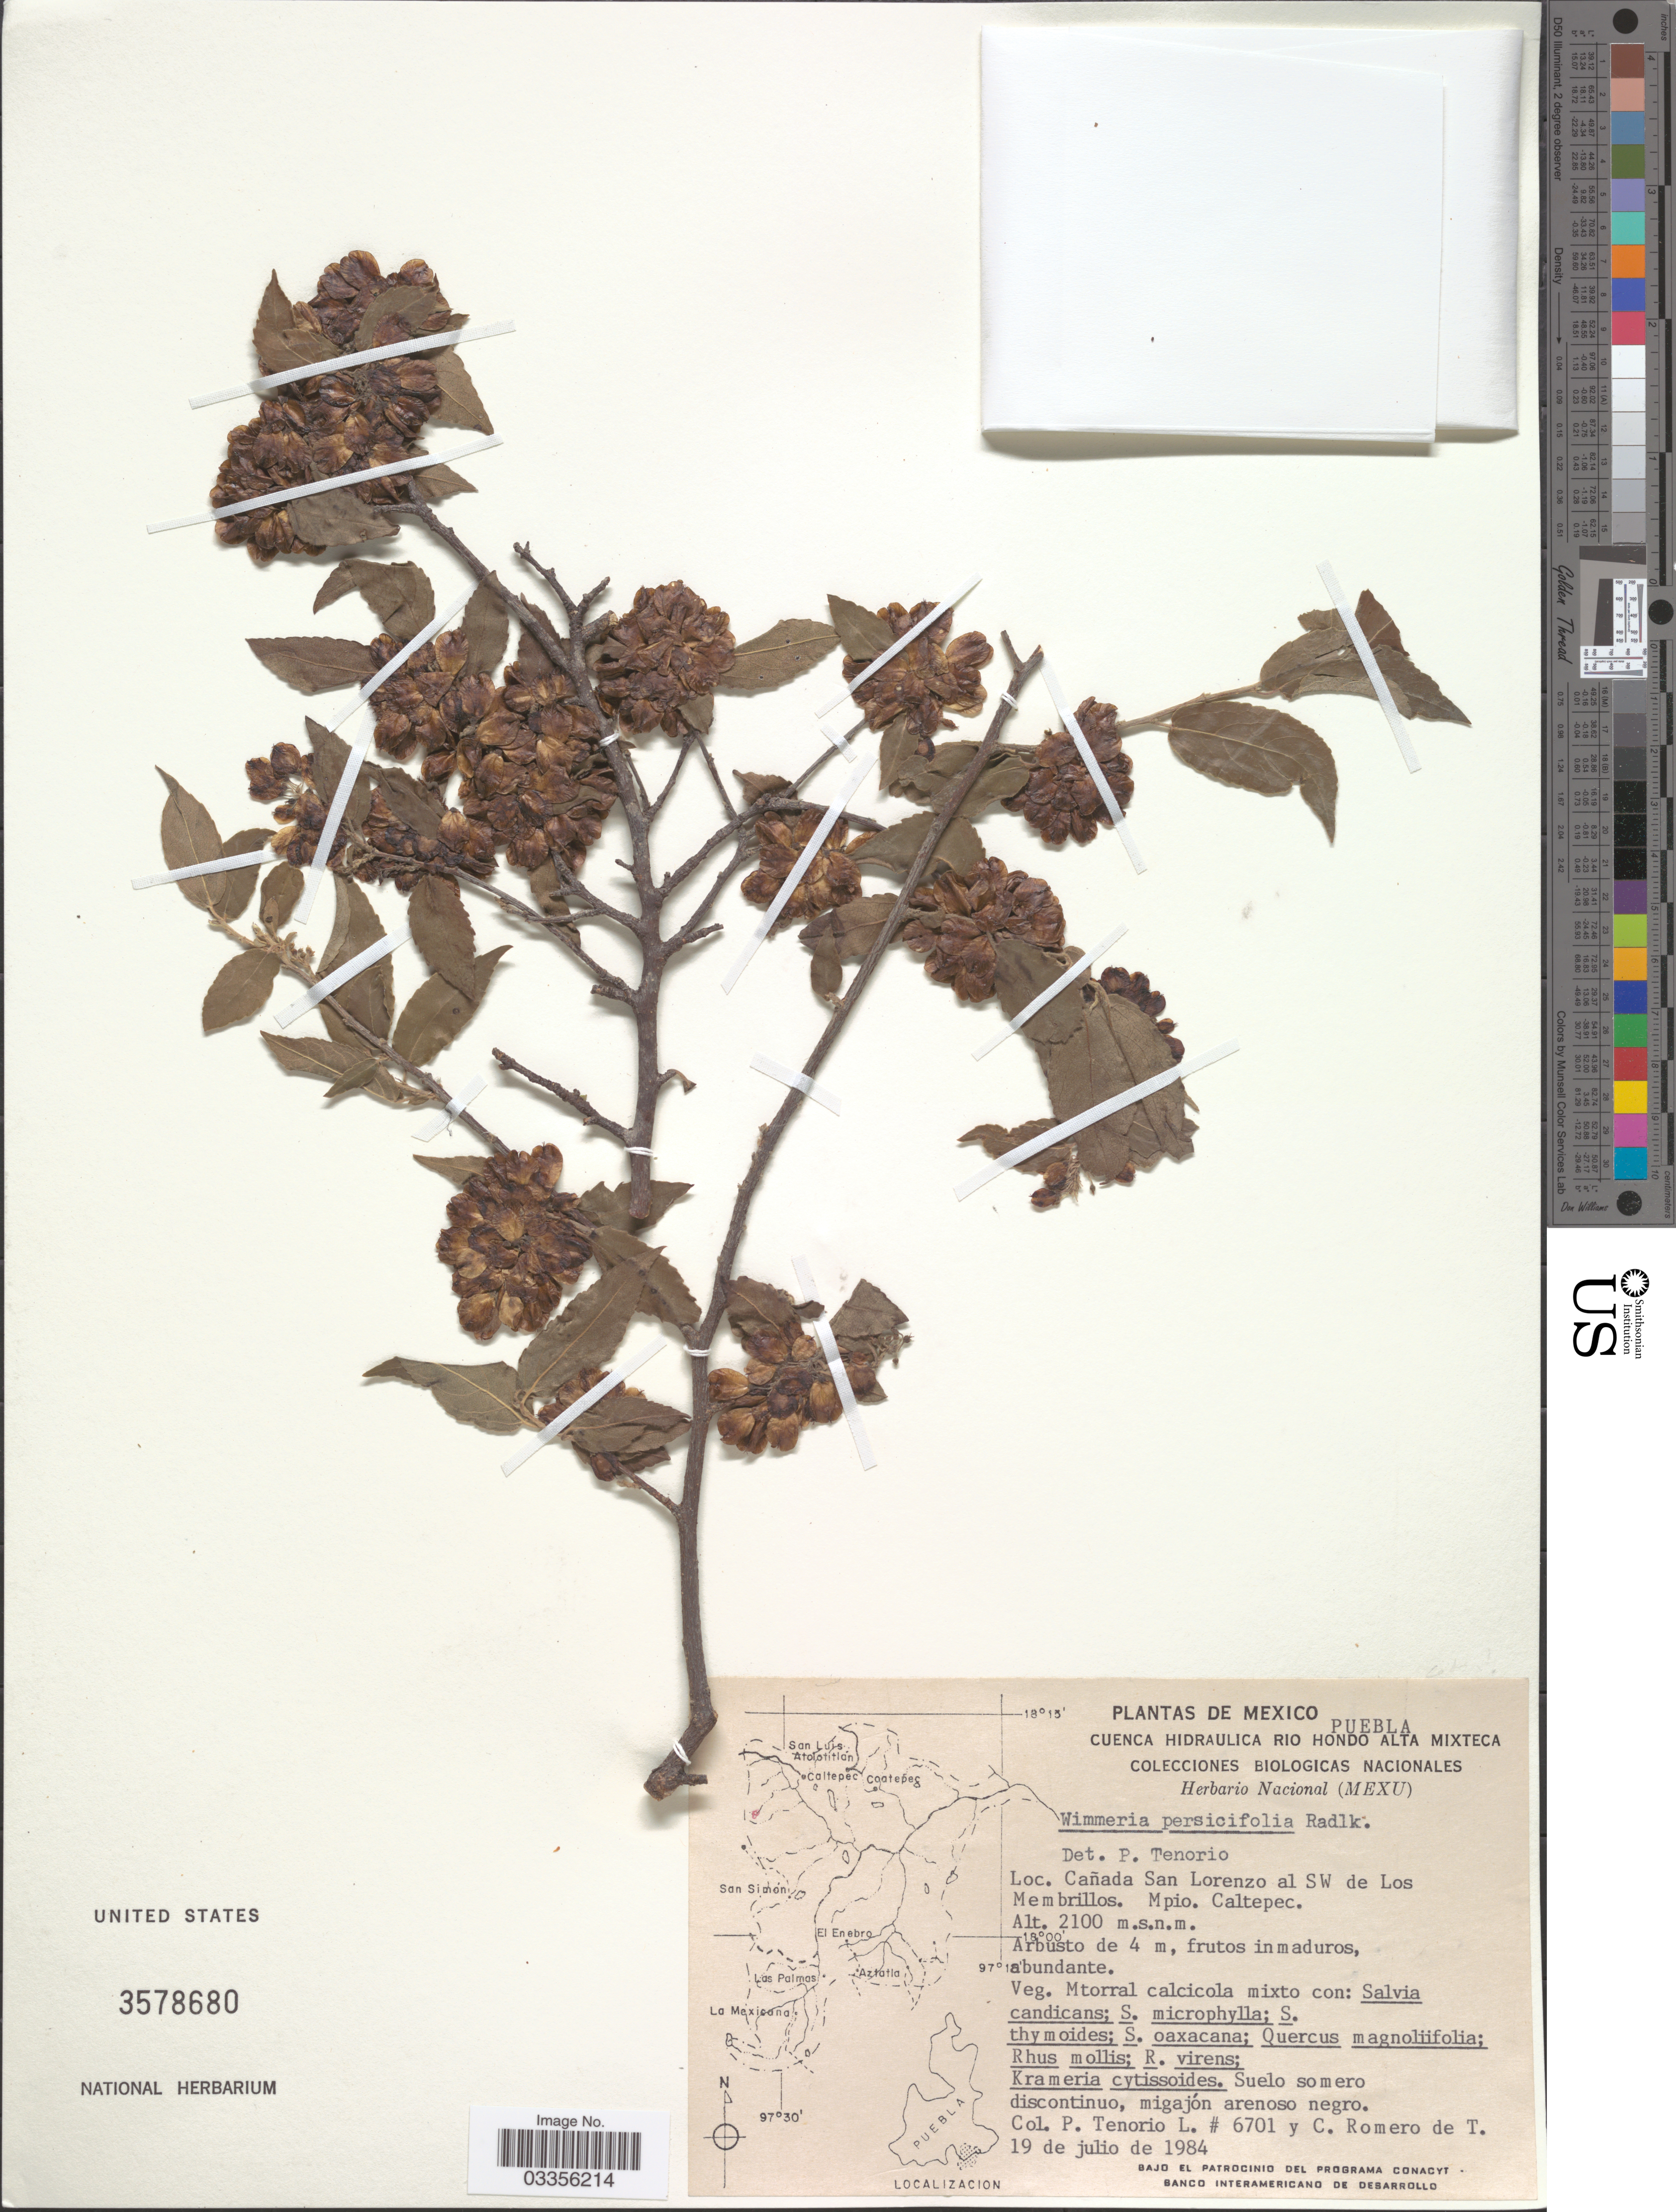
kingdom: Plantae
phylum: Tracheophyta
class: Magnoliopsida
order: Celastrales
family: Celastraceae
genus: Wimmeria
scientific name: Wimmeria persicifolia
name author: Radlk.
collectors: P. Tenorio L. & C. Romero de T.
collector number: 6701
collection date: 1984-07-19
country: Mexico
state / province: Puebla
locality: Cuenca hidraulica Rio Hondo Alta Mixteca. [unsure placement] Cañada San Lorenzo al SW de Los Membrillos. Mpio. Caltepec.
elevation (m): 2100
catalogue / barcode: US 3578680